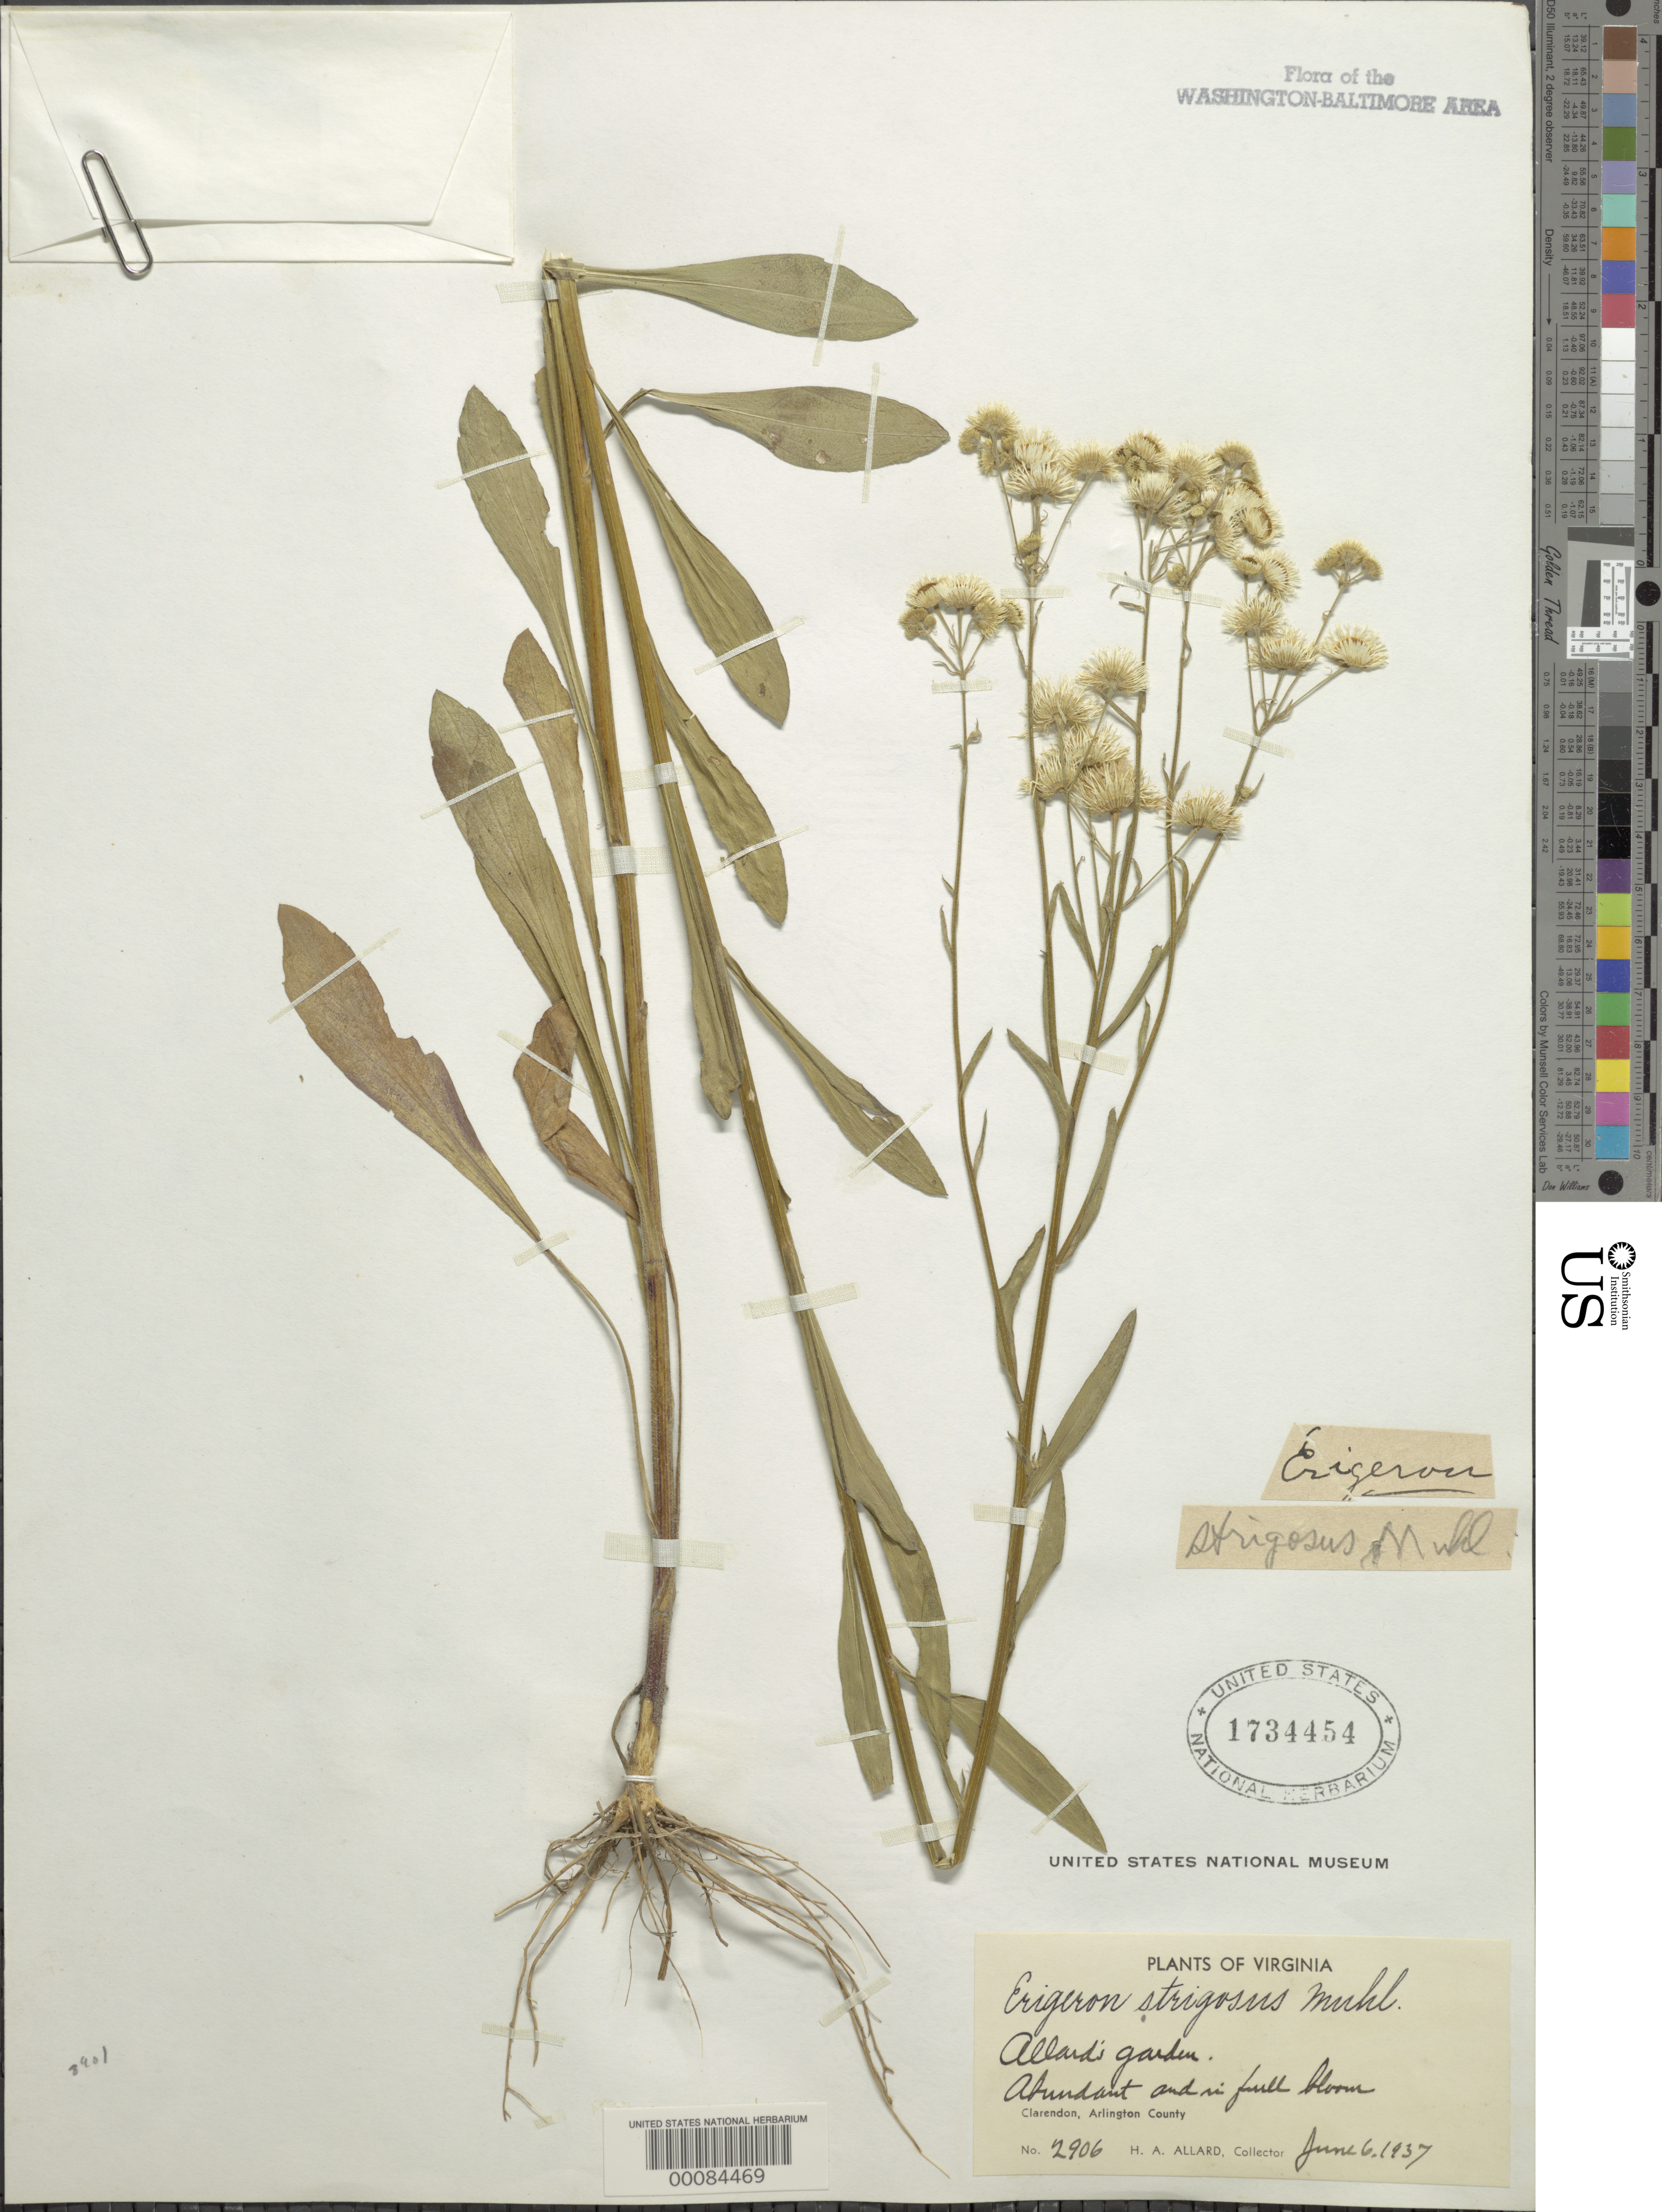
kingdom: Plantae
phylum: Tracheophyta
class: Magnoliopsida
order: Asterales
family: Asteraceae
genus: Erigeron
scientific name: Erigeron strigosus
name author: Muhl. ex Willd.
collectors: H. A. Allard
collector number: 2906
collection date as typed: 06 Jun 1937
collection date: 1937-06-06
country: United States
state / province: Virginia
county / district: Arlington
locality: Allards garden, Clarendon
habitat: Garden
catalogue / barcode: US 1734454